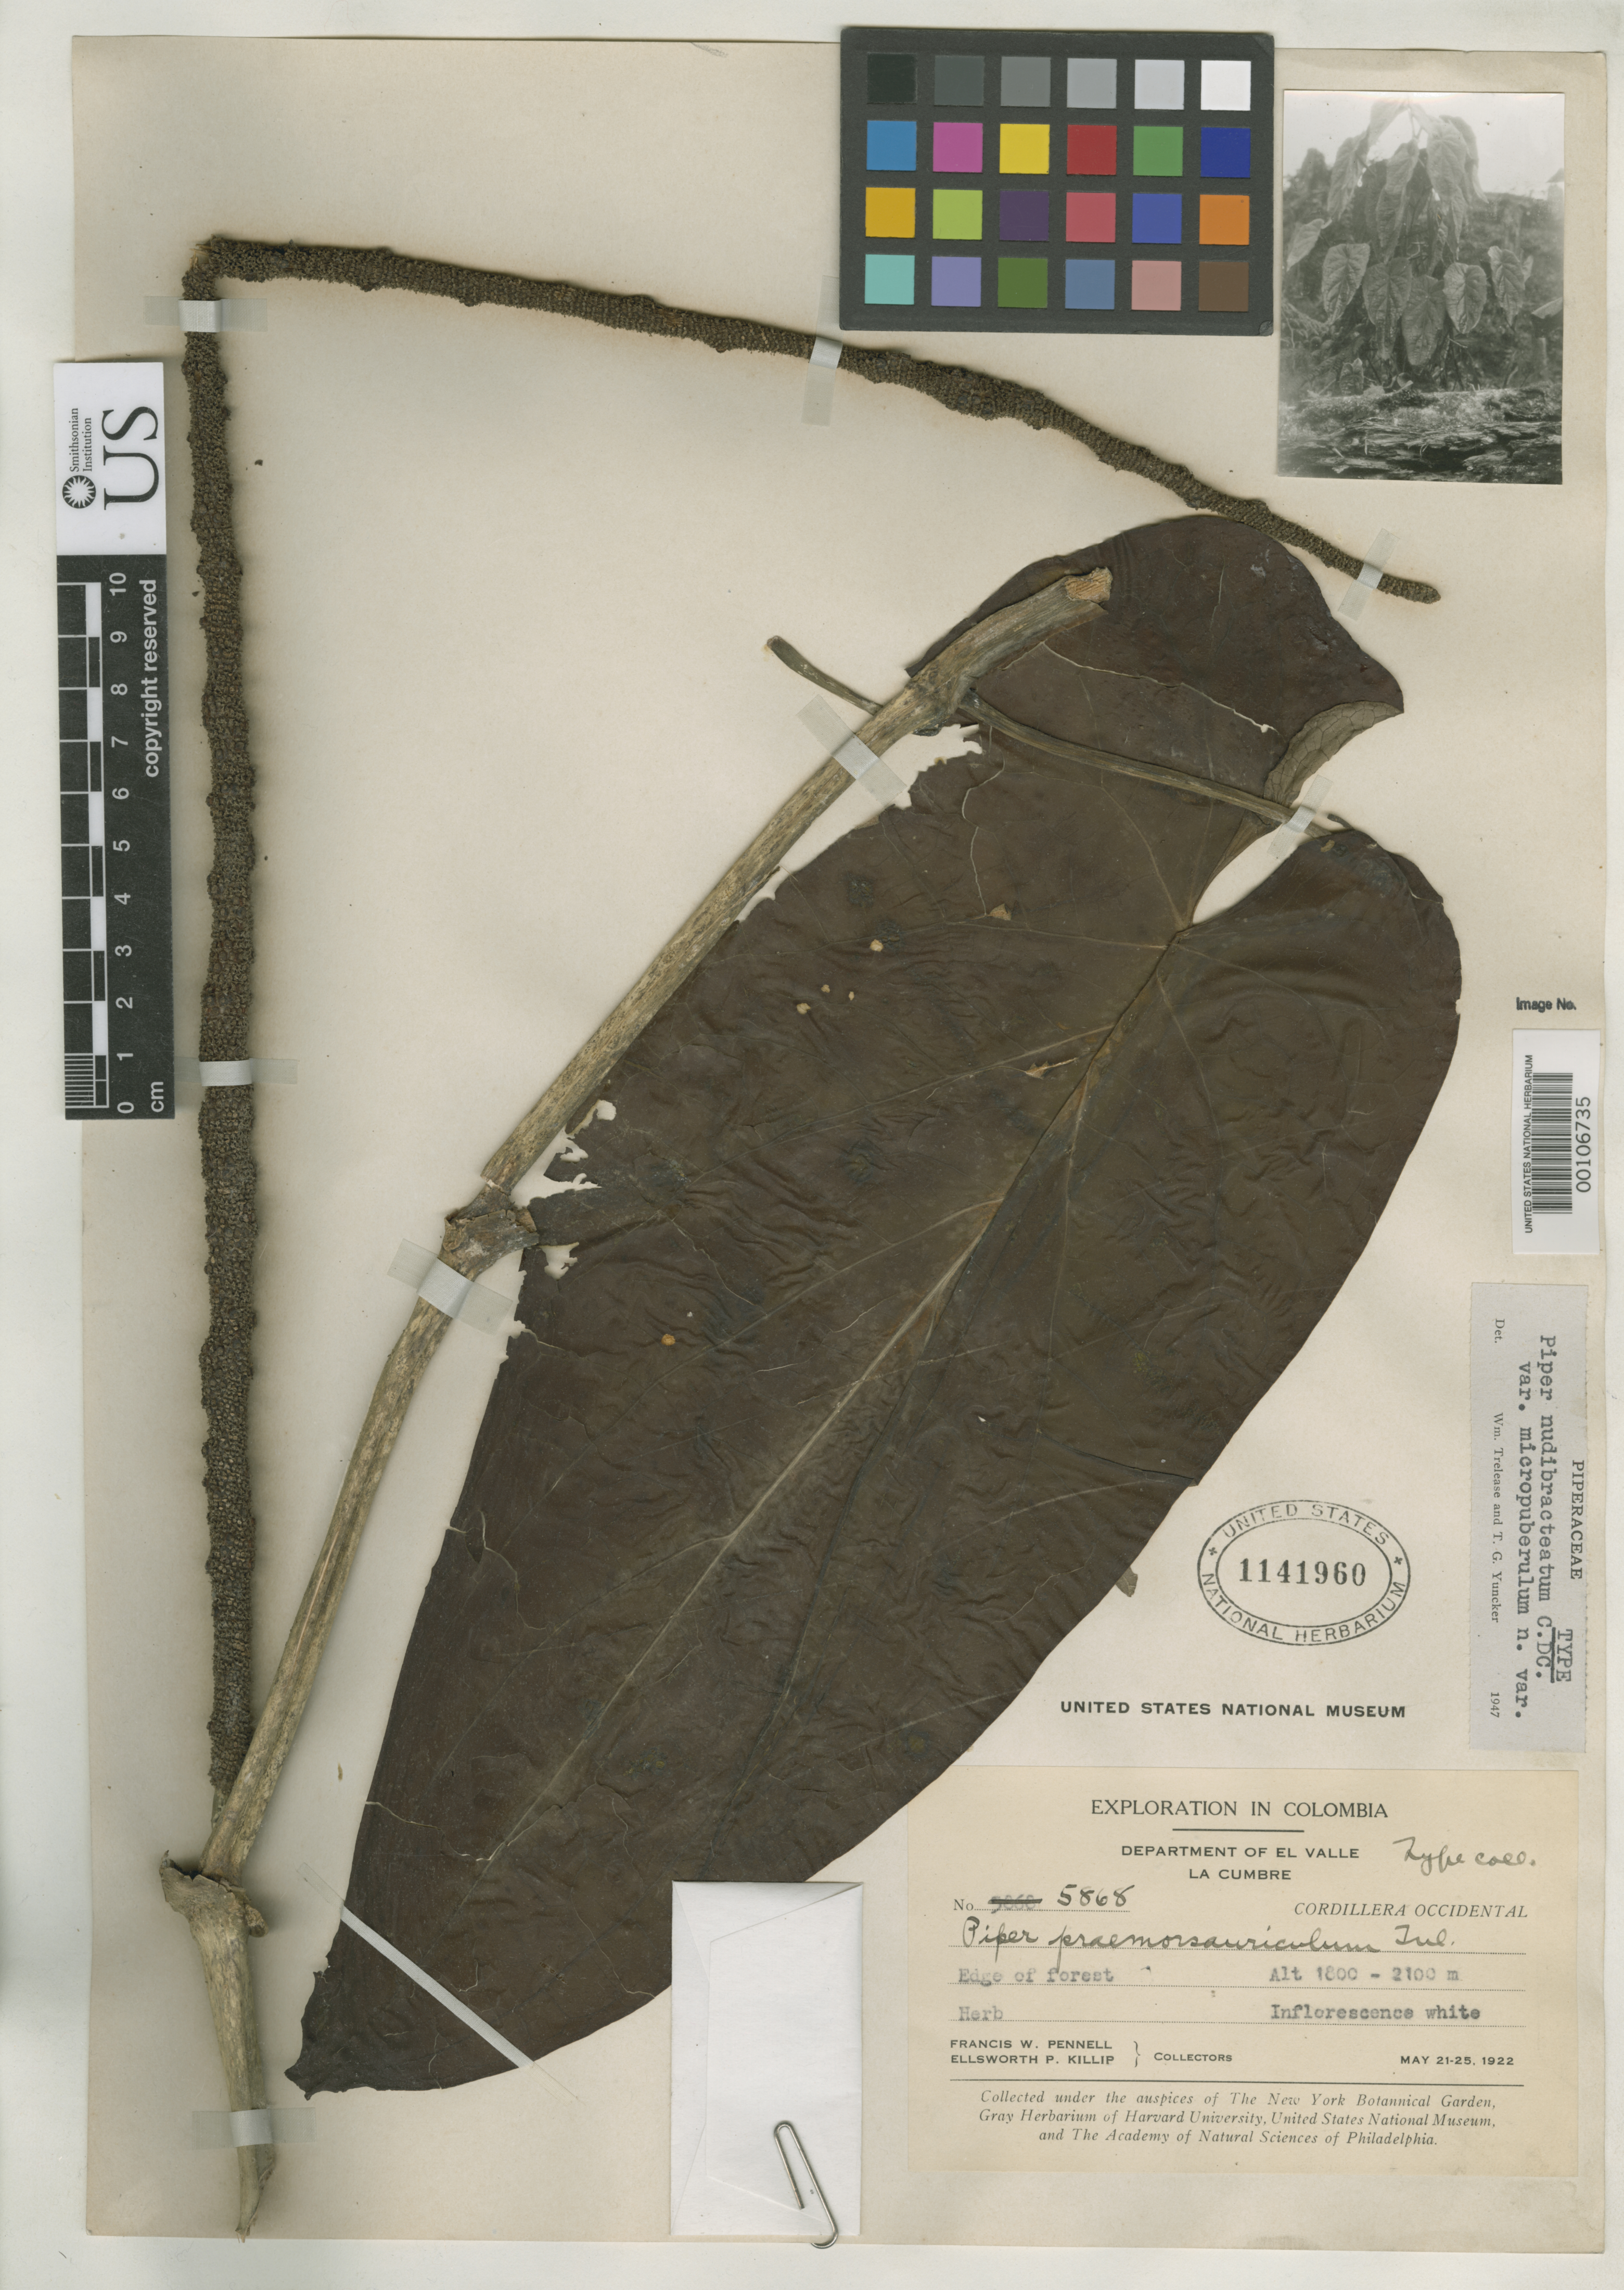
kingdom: Plantae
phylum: Tracheophyta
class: Magnoliopsida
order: Piperales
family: Piperaceae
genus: Piper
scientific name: Piper nudibracteatum var. micropuberulum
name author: Trel. & Yunck.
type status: Holotype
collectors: F. W. Pennell & E. P. Killip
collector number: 5868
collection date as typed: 21 May 1922 to 25 May 1922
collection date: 1922-05-21/1922-05-25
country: Colombia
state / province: Valle del Cauca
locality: La Cumbe.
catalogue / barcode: US 1141960